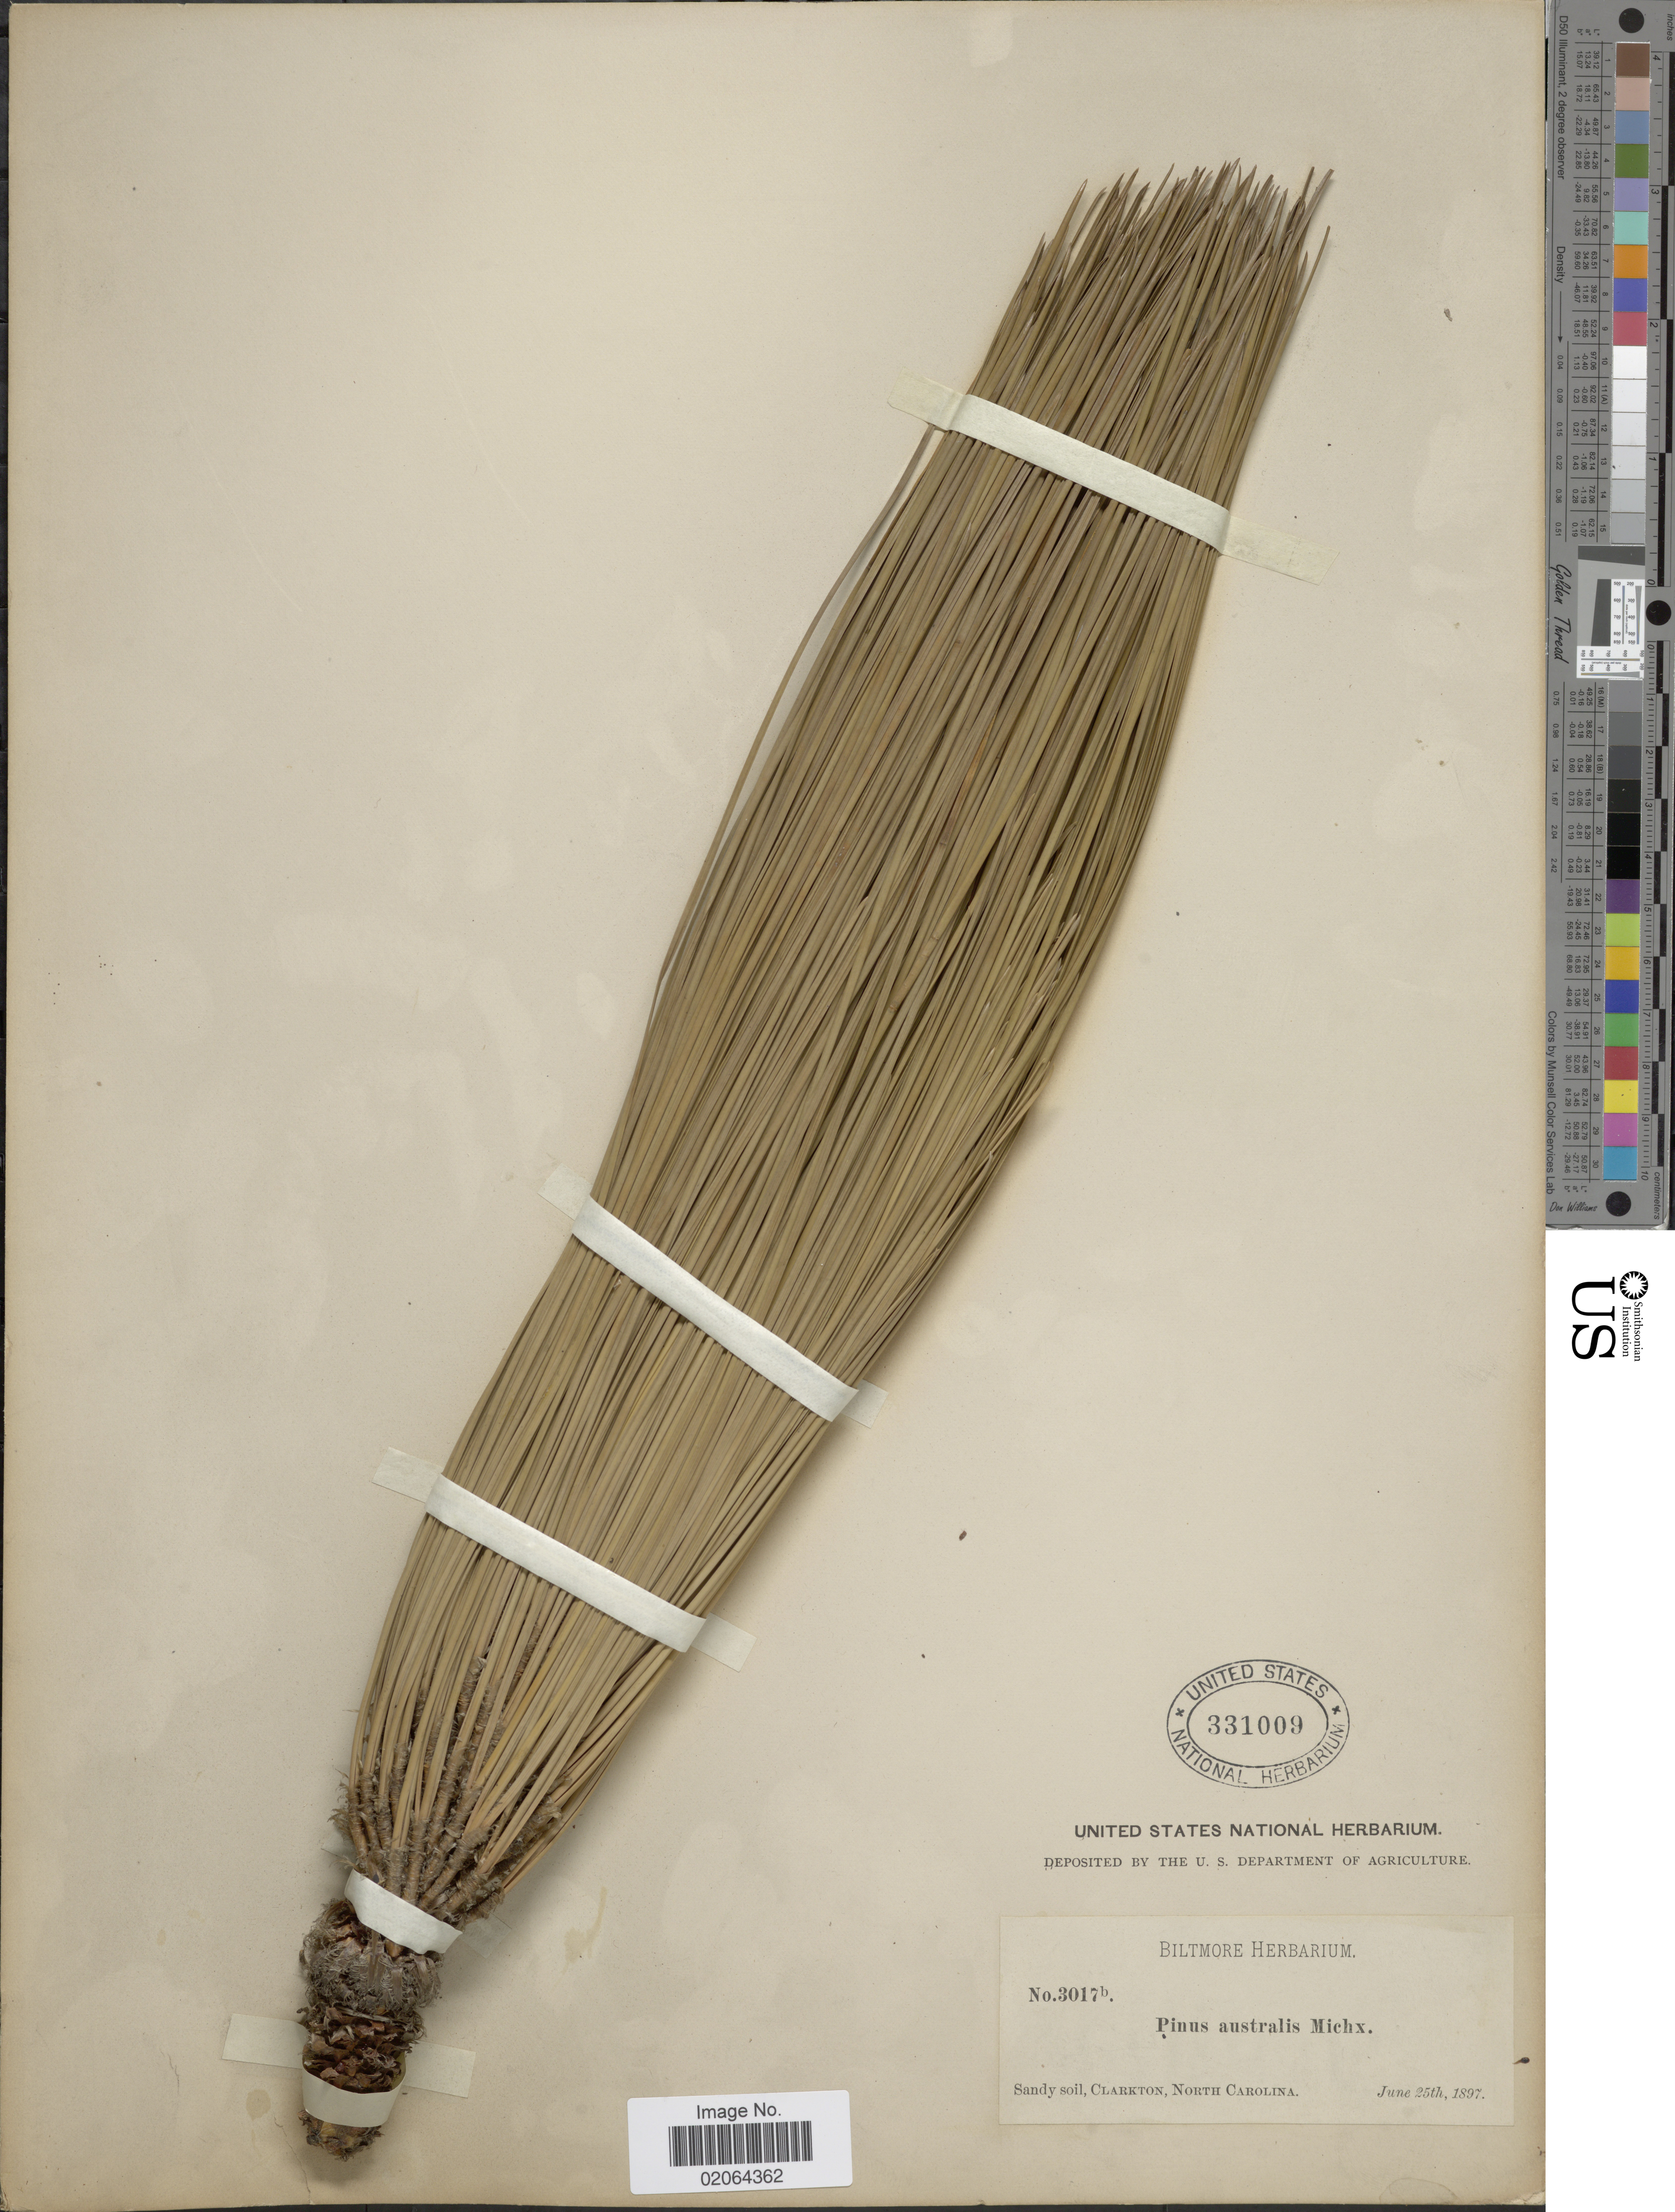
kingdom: Plantae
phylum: Tracheophyta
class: Pinopsida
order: Pinales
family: Pinaceae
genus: Pinus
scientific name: Pinus palustris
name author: Mill.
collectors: ex herb. Biltmore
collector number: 3017b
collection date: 1897-06-25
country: United States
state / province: South Carolina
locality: North Carrolina, Sandy soil, Clarkton, North Carolina.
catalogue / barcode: US 331009